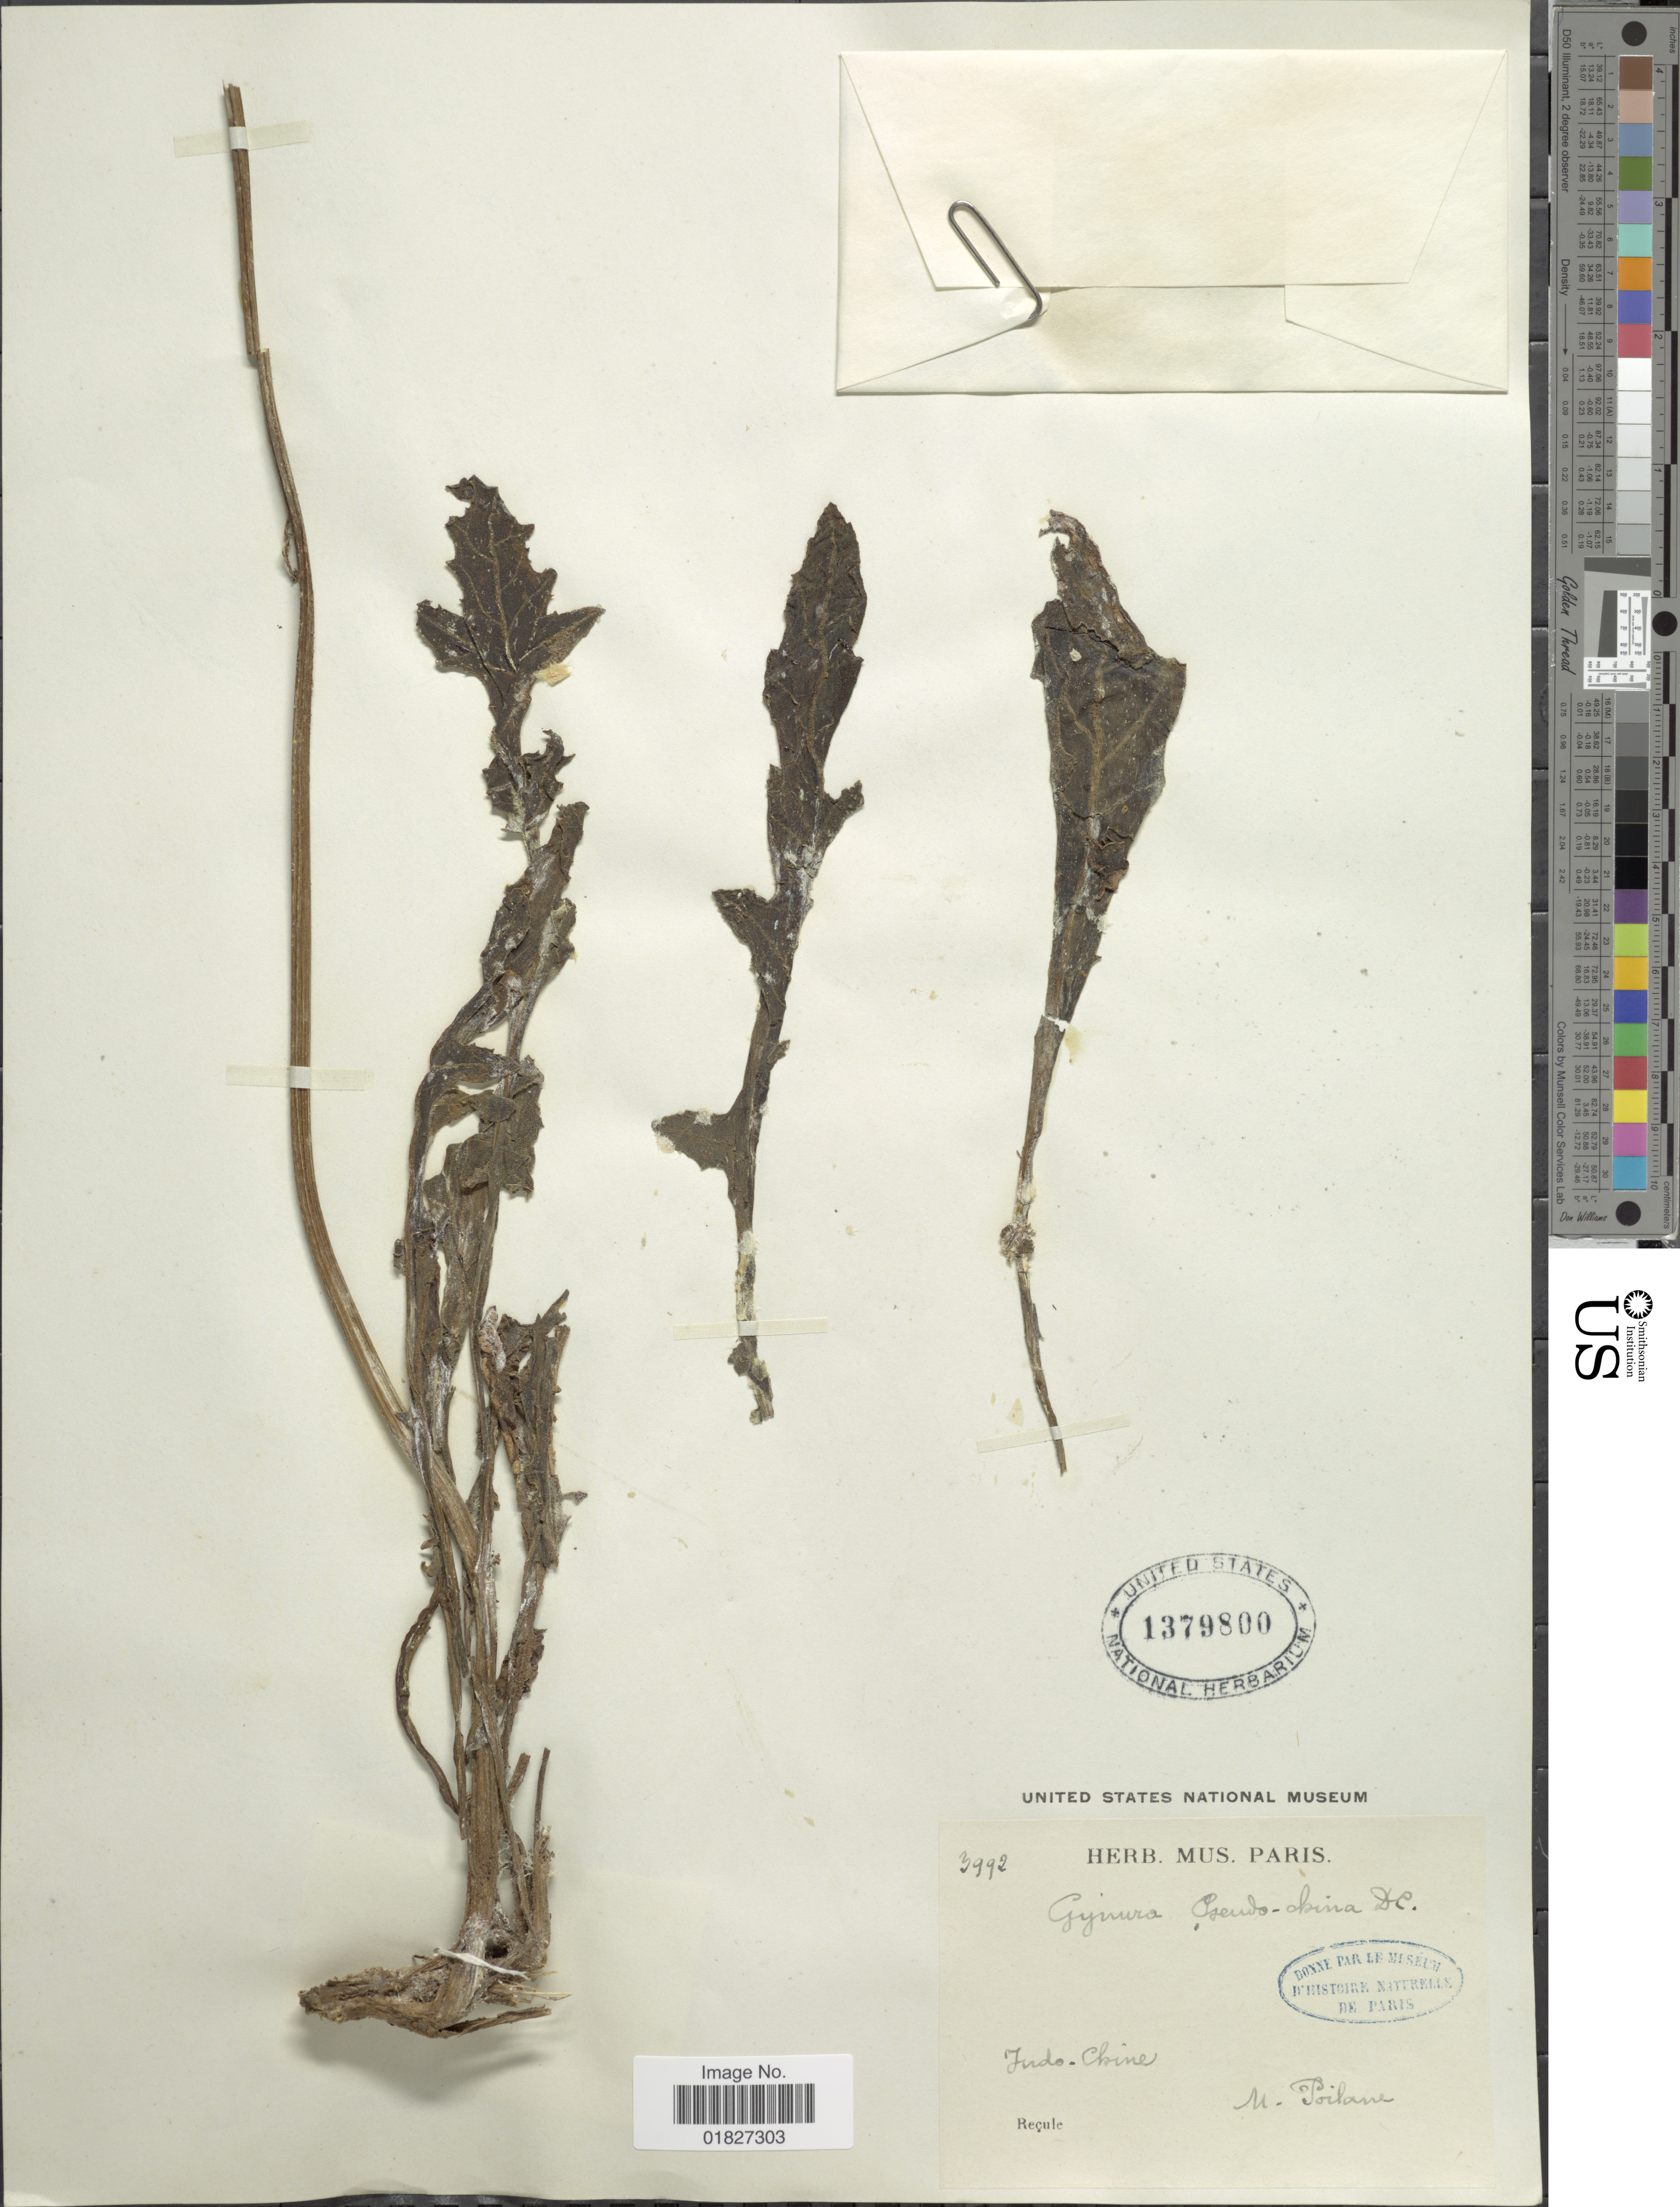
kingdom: Plantae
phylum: Tracheophyta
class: Magnoliopsida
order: Asterales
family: Asteraceae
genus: Gynura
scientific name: Gynura pseudochina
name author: (L.) DC.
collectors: M. Poilane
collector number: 3992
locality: Indo-Chine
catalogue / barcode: US 1379800